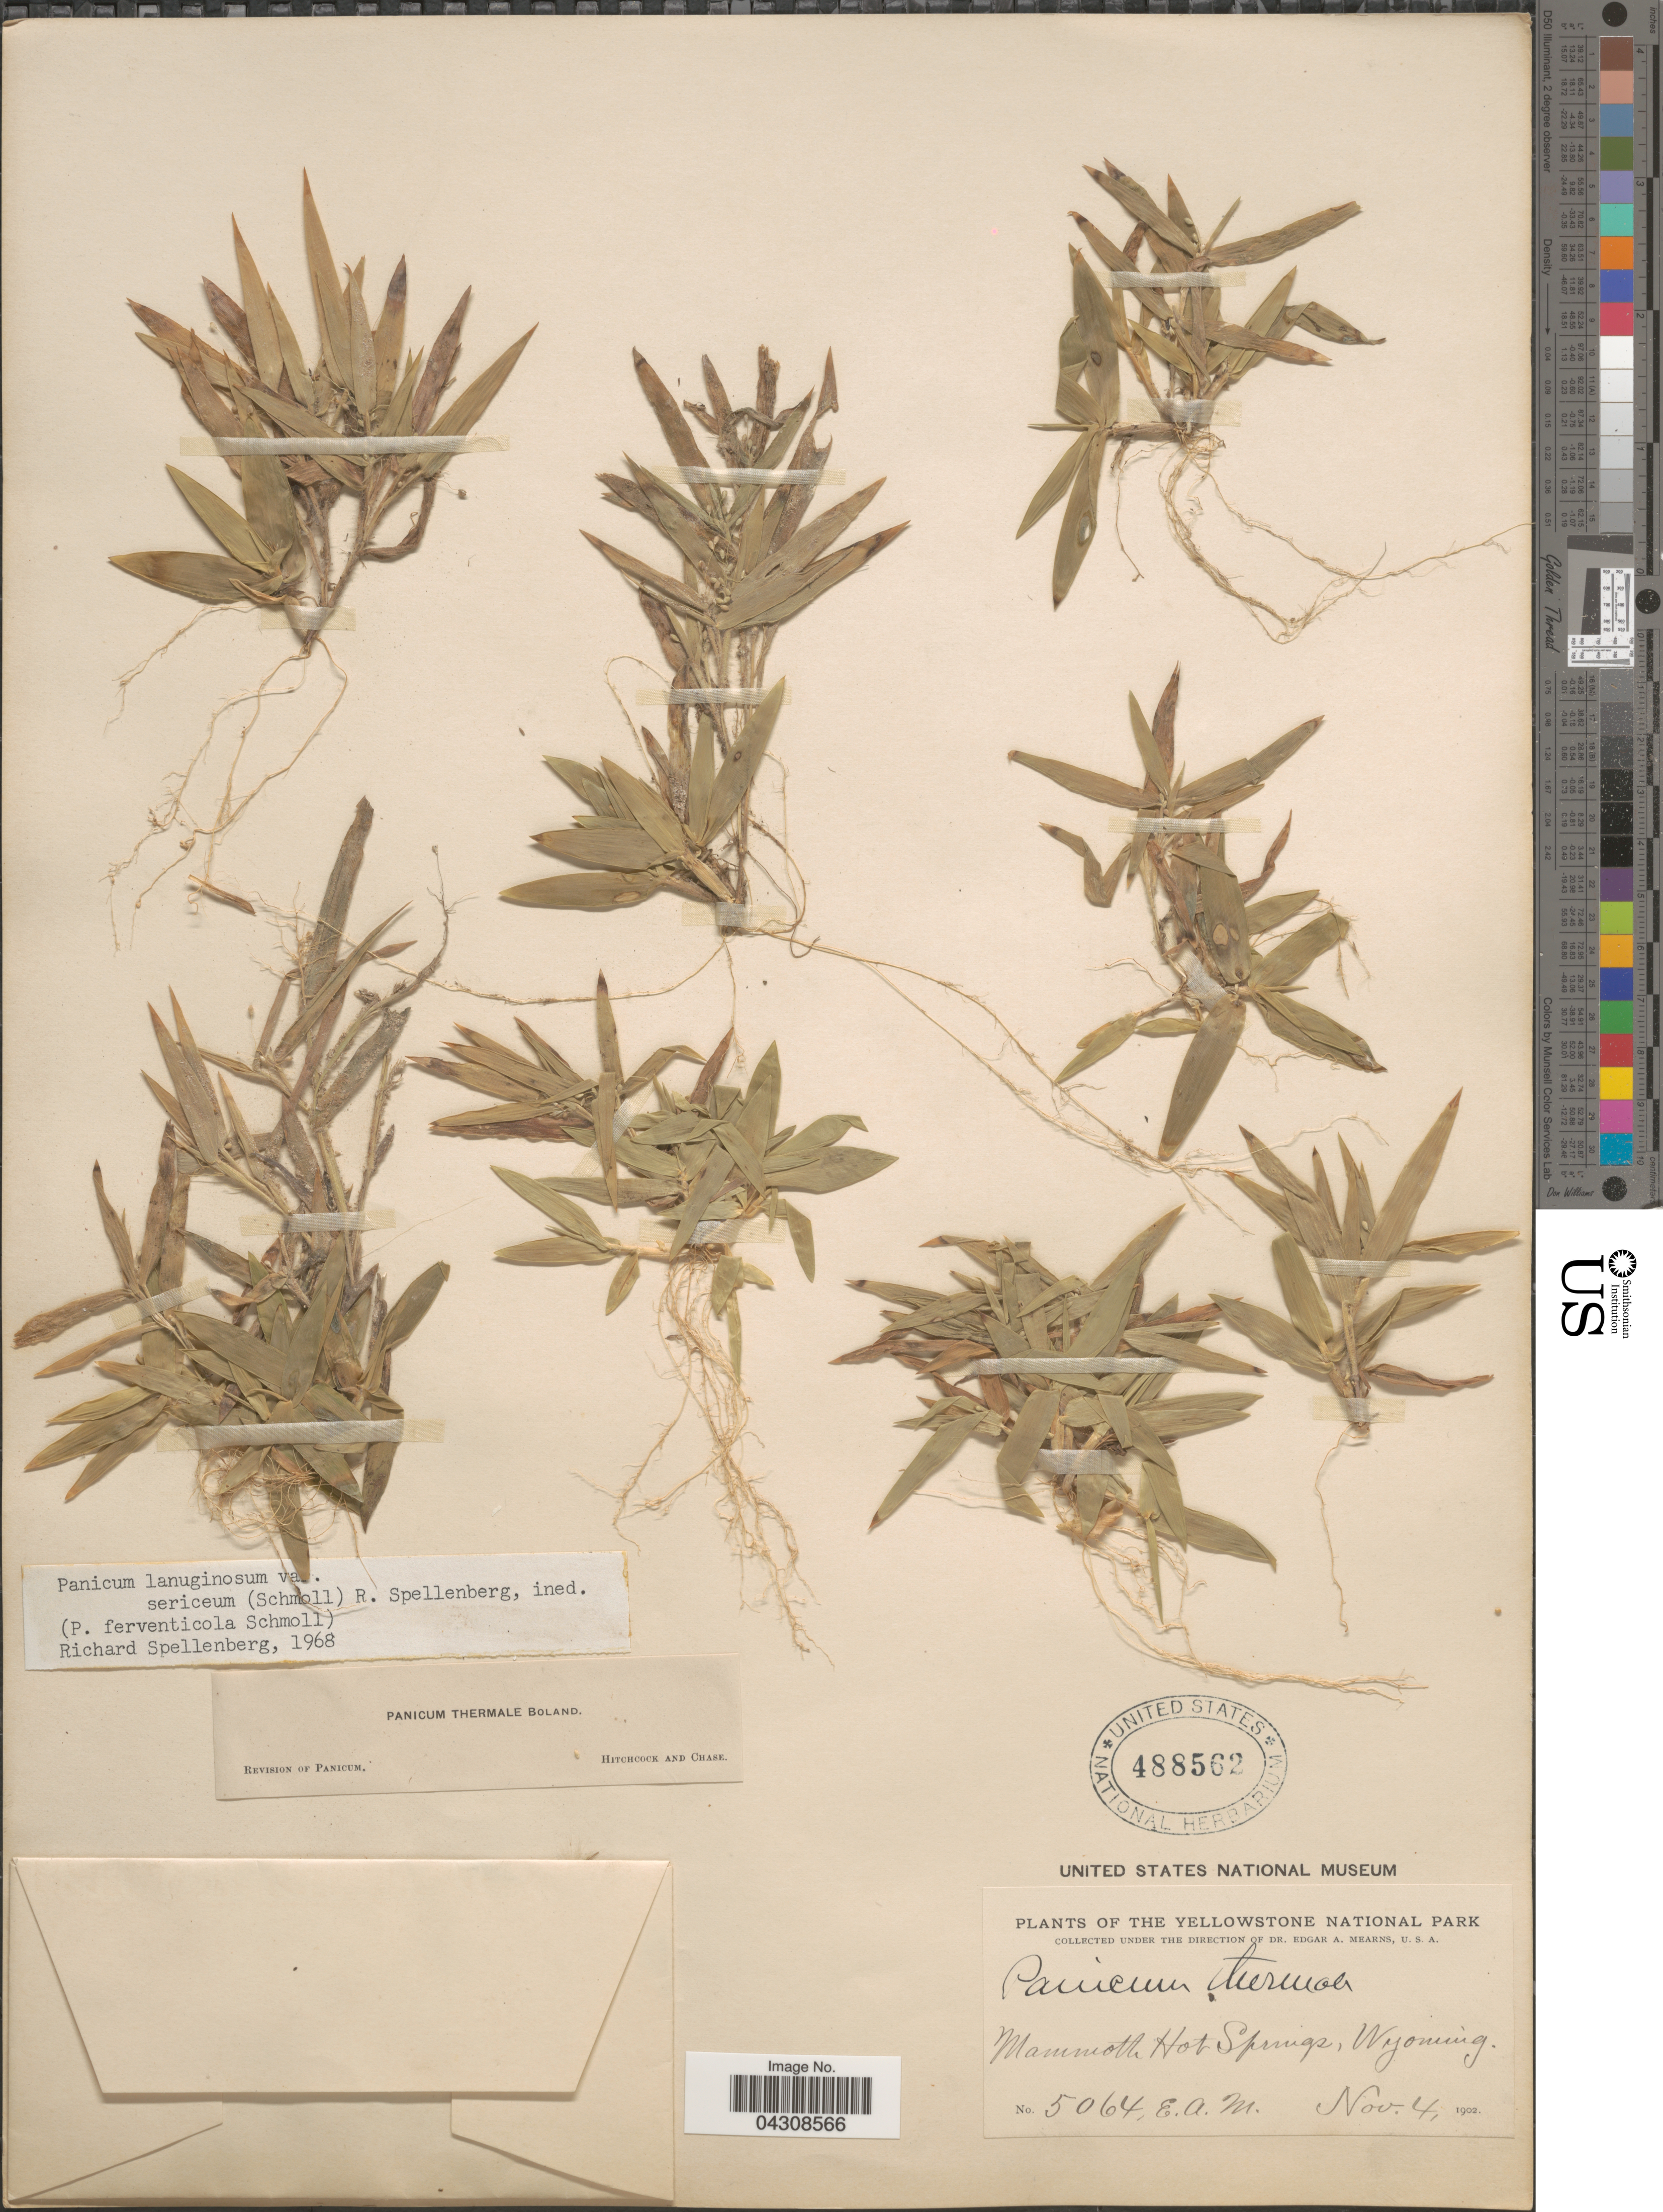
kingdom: Plantae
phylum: Tracheophyta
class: Liliopsida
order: Poales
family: Poaceae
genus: Dichanthelium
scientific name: Dichanthelium acuminatum var. acuminatum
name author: (Sw.) Gould & C.A. Clark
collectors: E. A. Mearns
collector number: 5064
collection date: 1902-11-04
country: United States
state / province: Wyoming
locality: Yellowstone National Park. Mammoth Hot Springs.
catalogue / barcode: US 488562